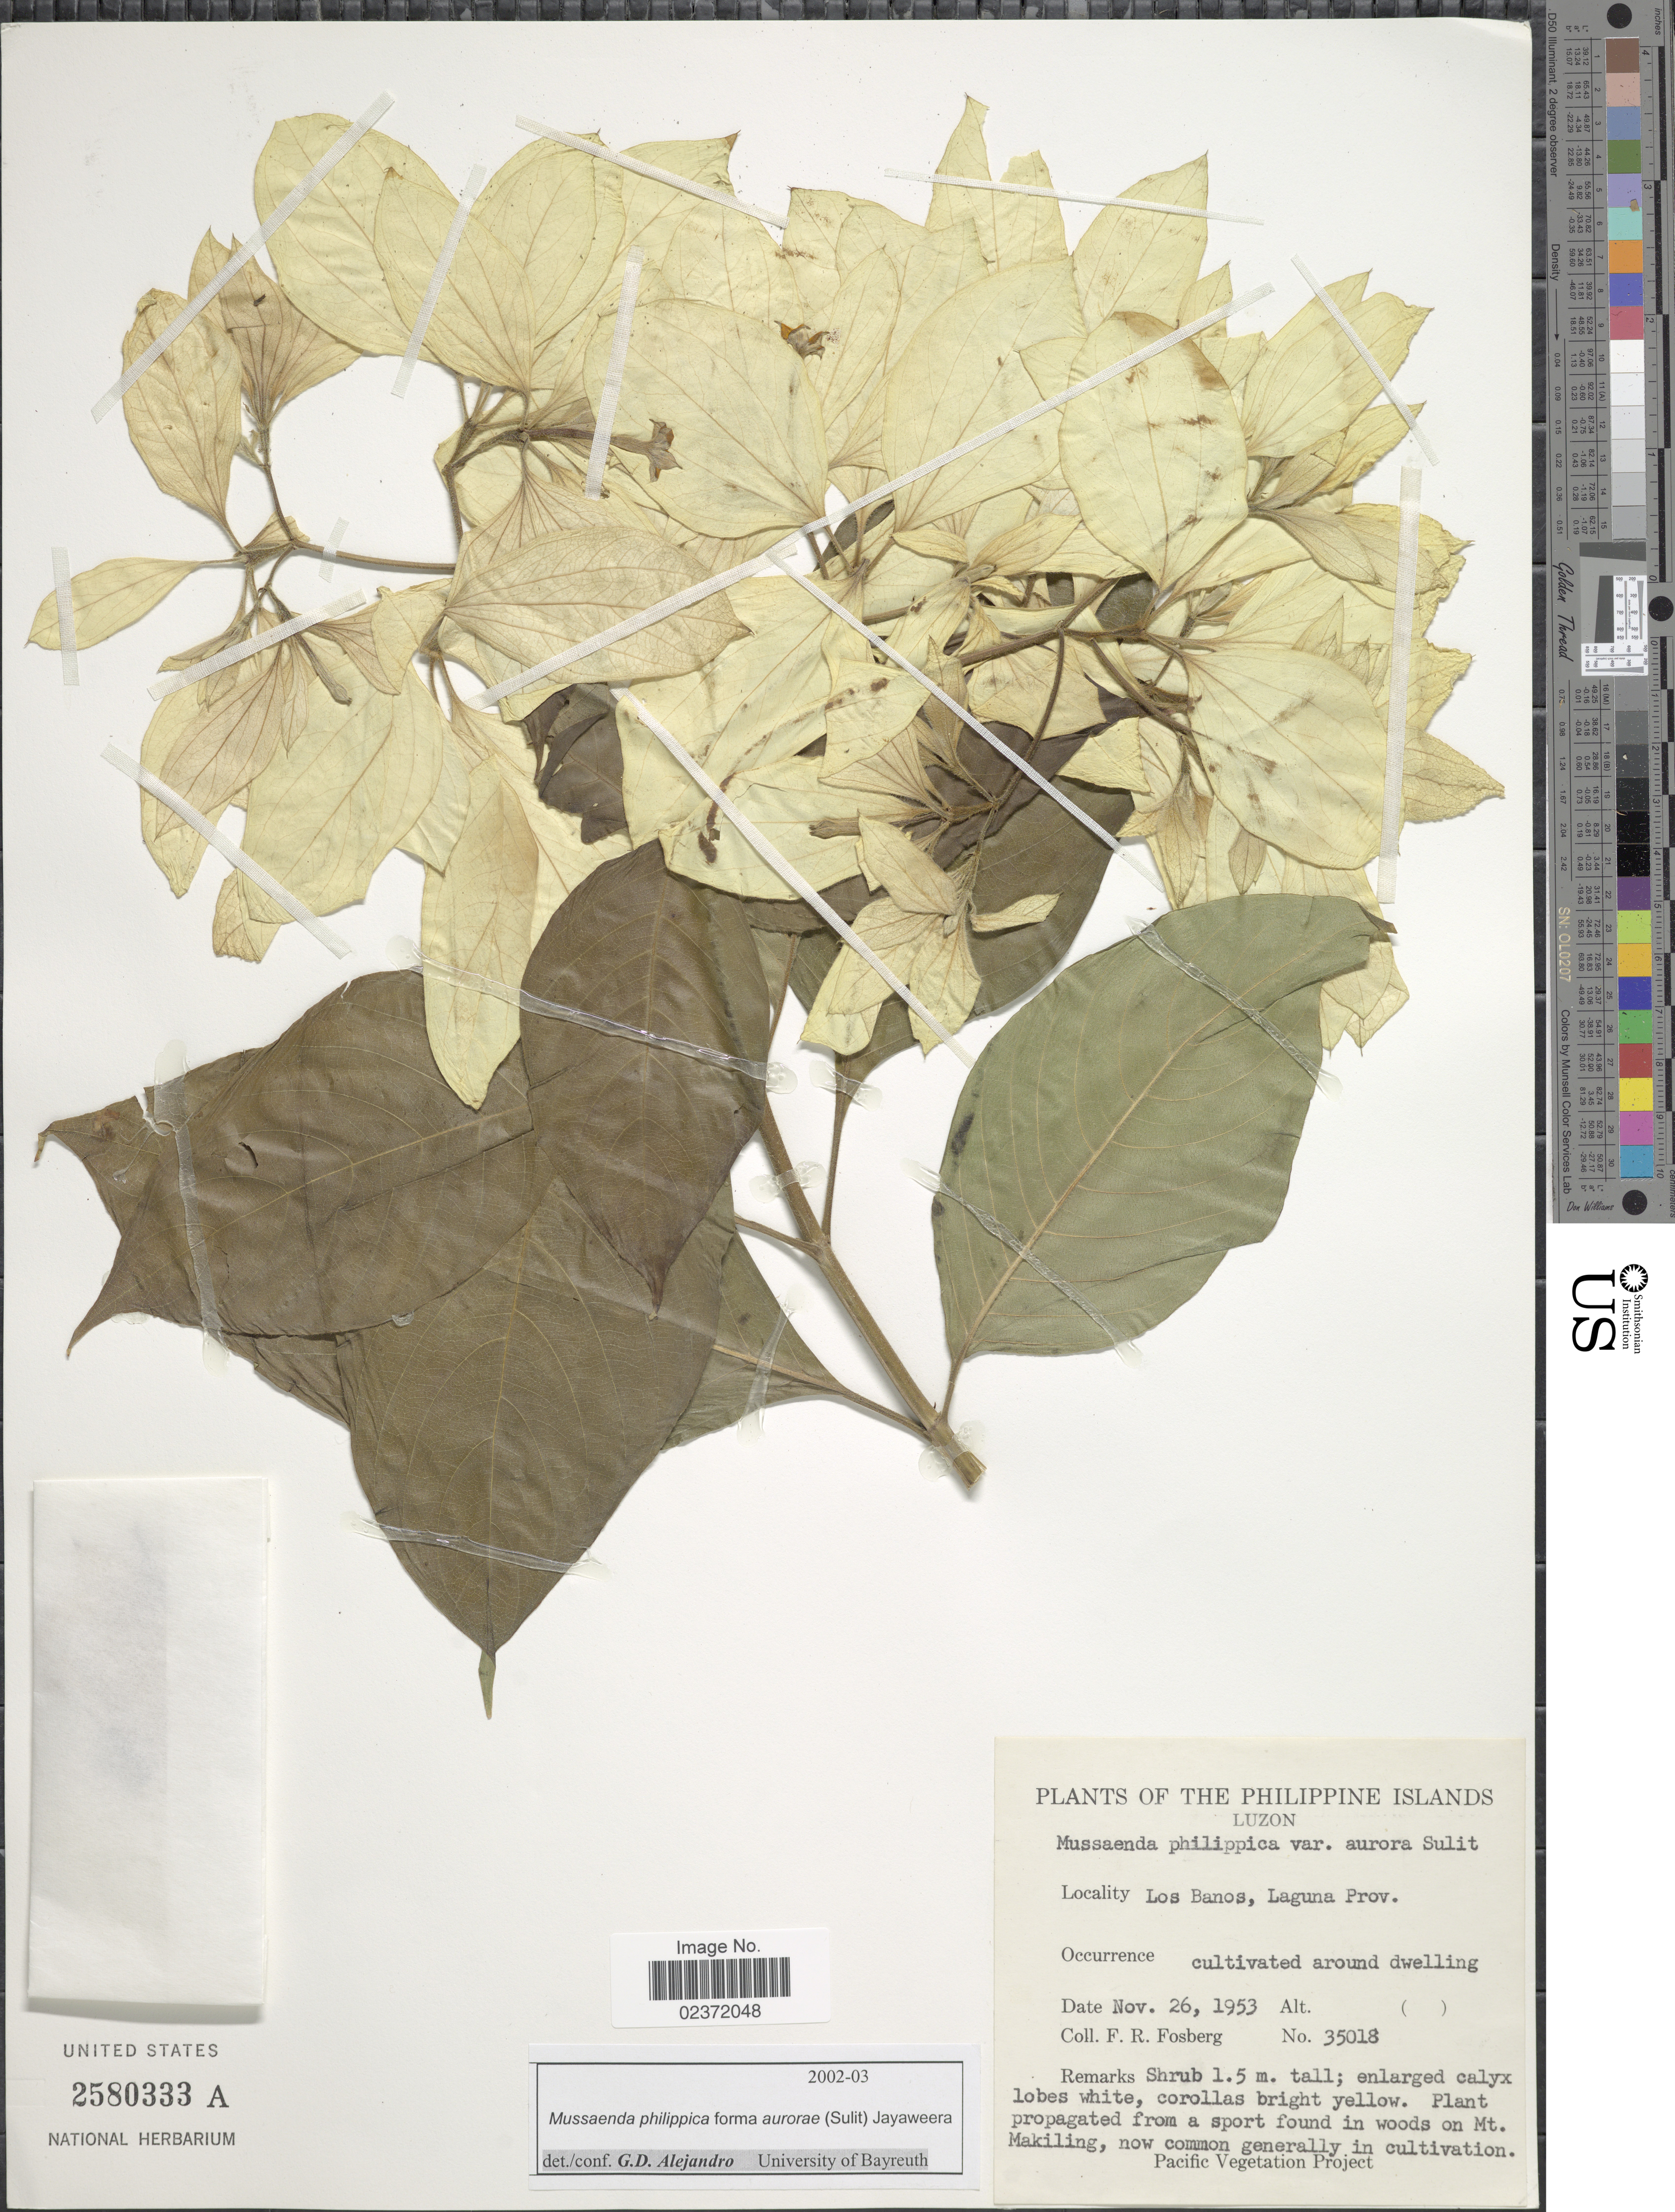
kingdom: Plantae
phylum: Tracheophyta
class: Magnoliopsida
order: Gentianales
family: Rubiaceae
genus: Mussaenda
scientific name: Mussaenda philippica f. aurorae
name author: (Sulit) Jayaw.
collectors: F. R. Fosberg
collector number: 35018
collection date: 1953-11-26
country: Philippines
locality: Los Banos, Laguna Prov.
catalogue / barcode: US 2580333A